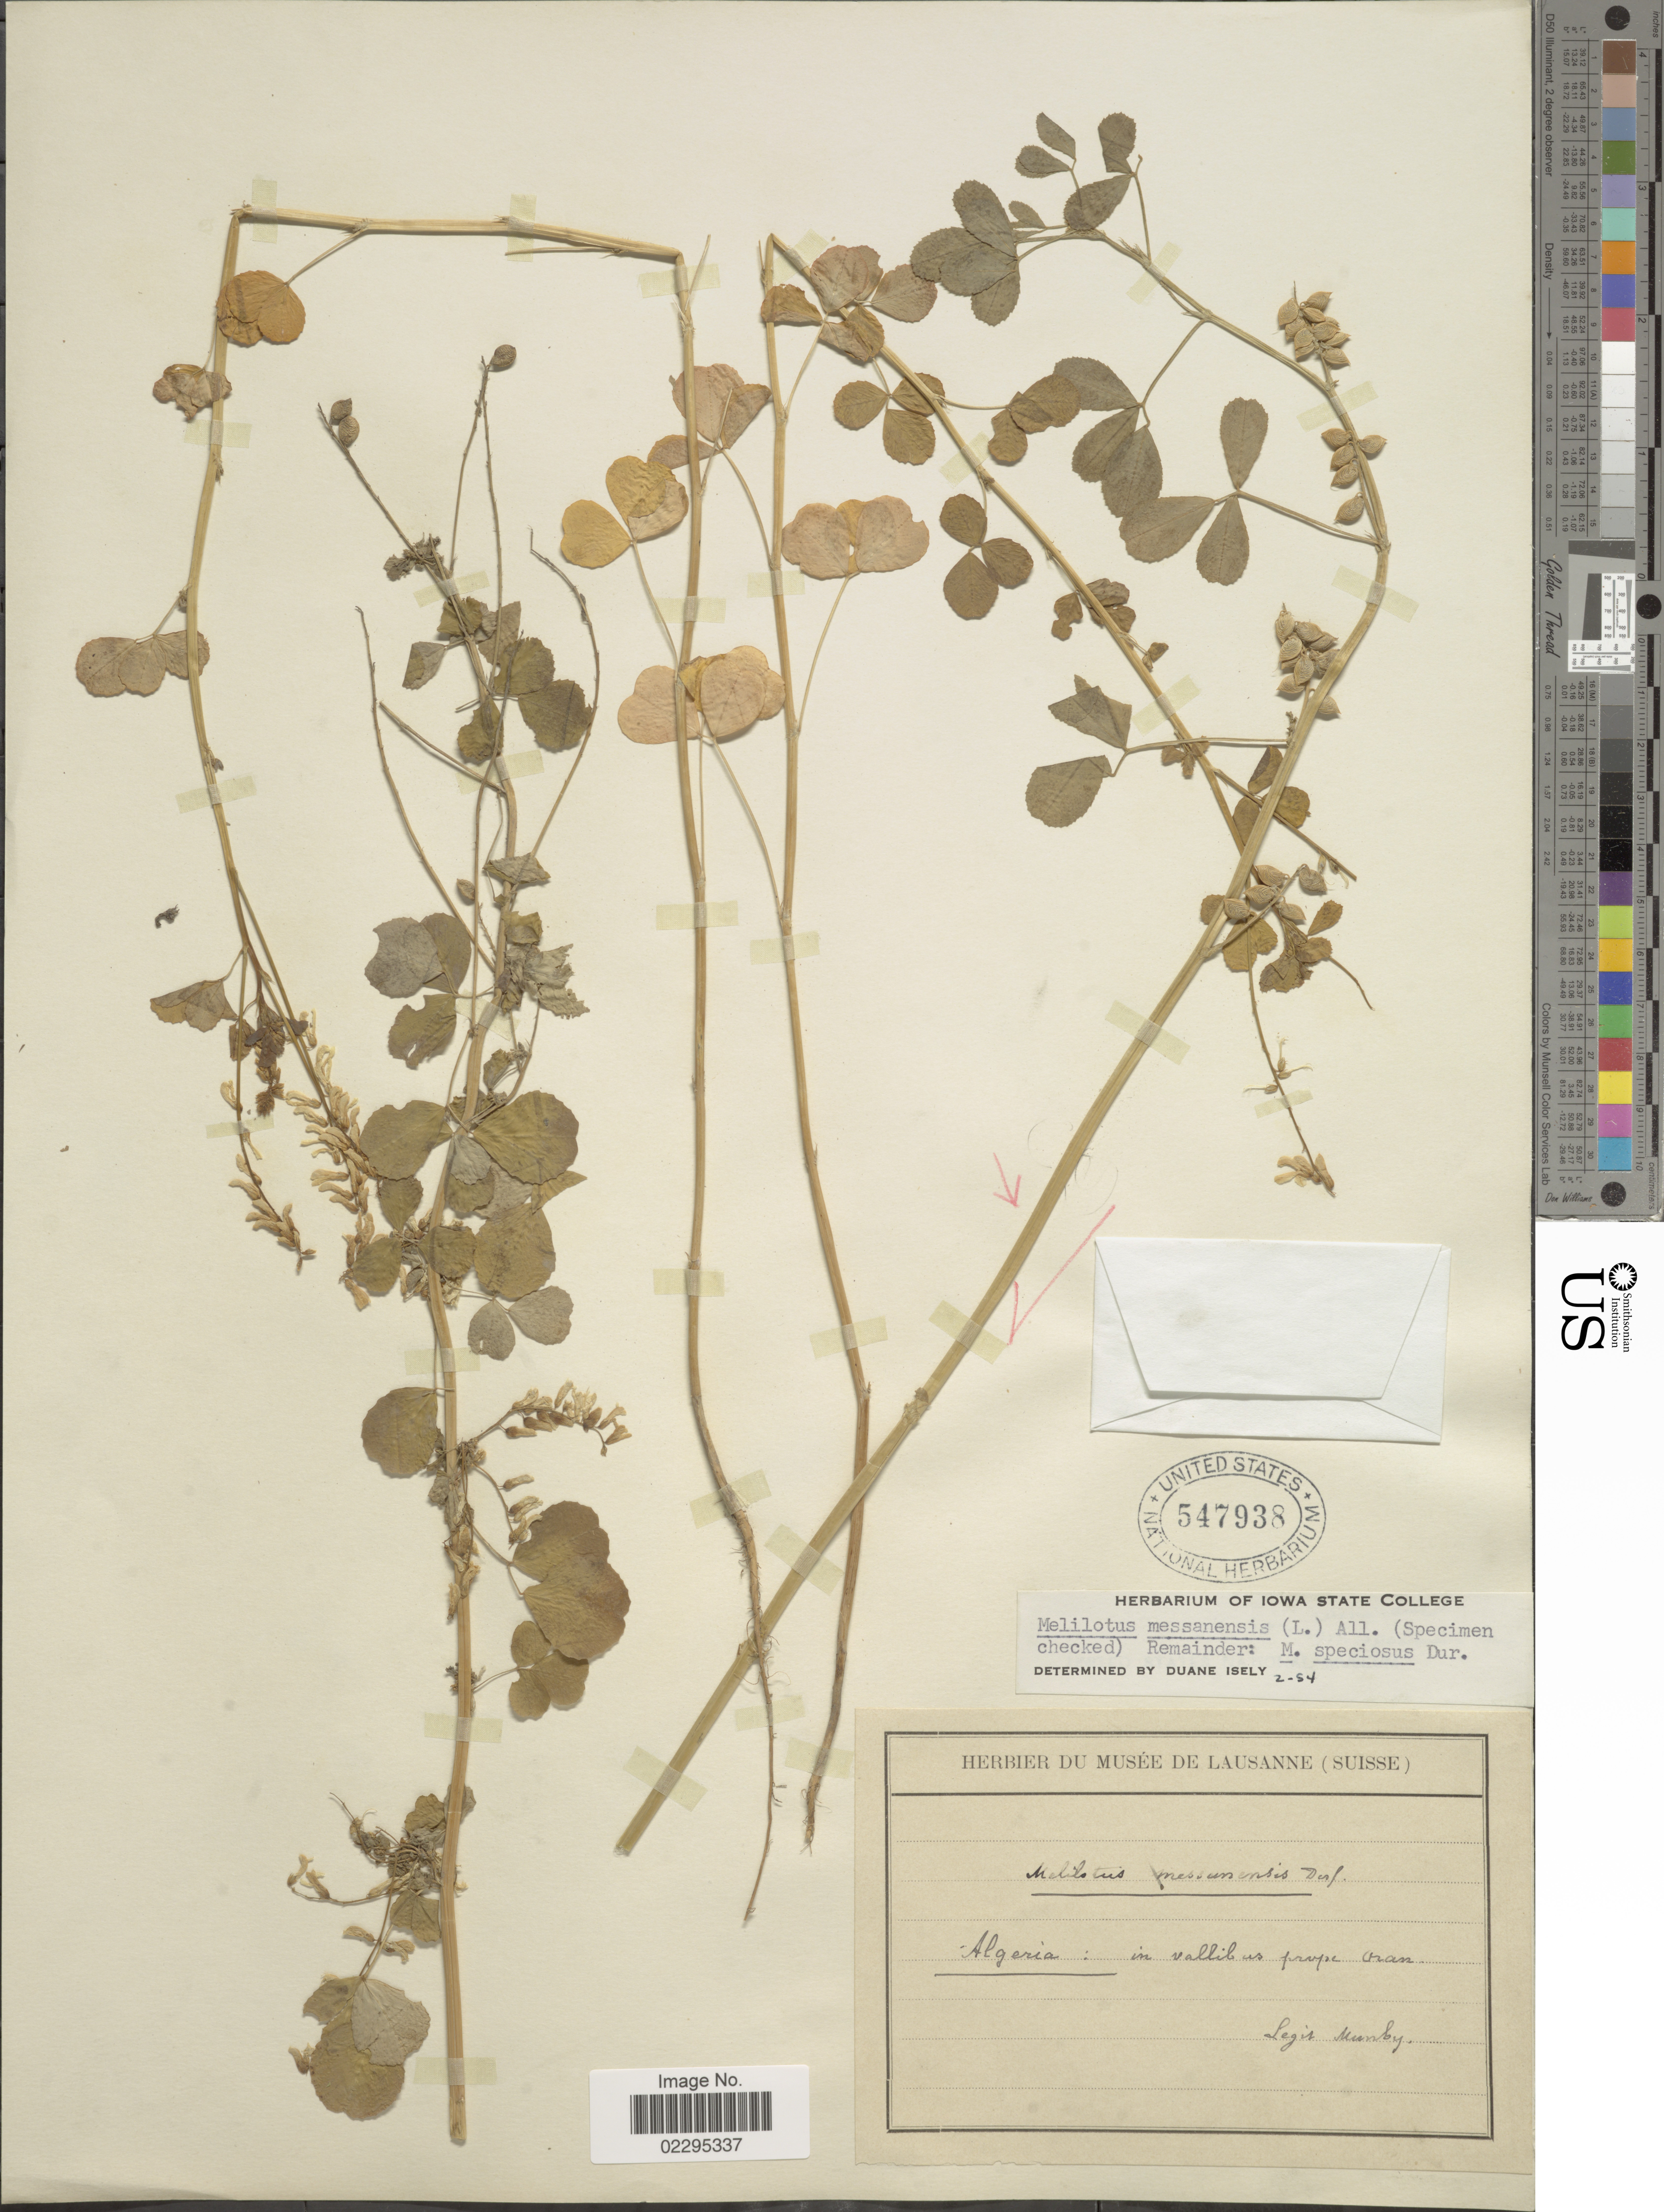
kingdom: Plantae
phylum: Tracheophyta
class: Magnoliopsida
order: Fabales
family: Fabaceae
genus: Melilotus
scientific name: Melilotus messanensis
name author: All.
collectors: Munby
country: Algeria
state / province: Oran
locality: Algeria: in vallib [illegible text] prope Oran.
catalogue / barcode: US 547938